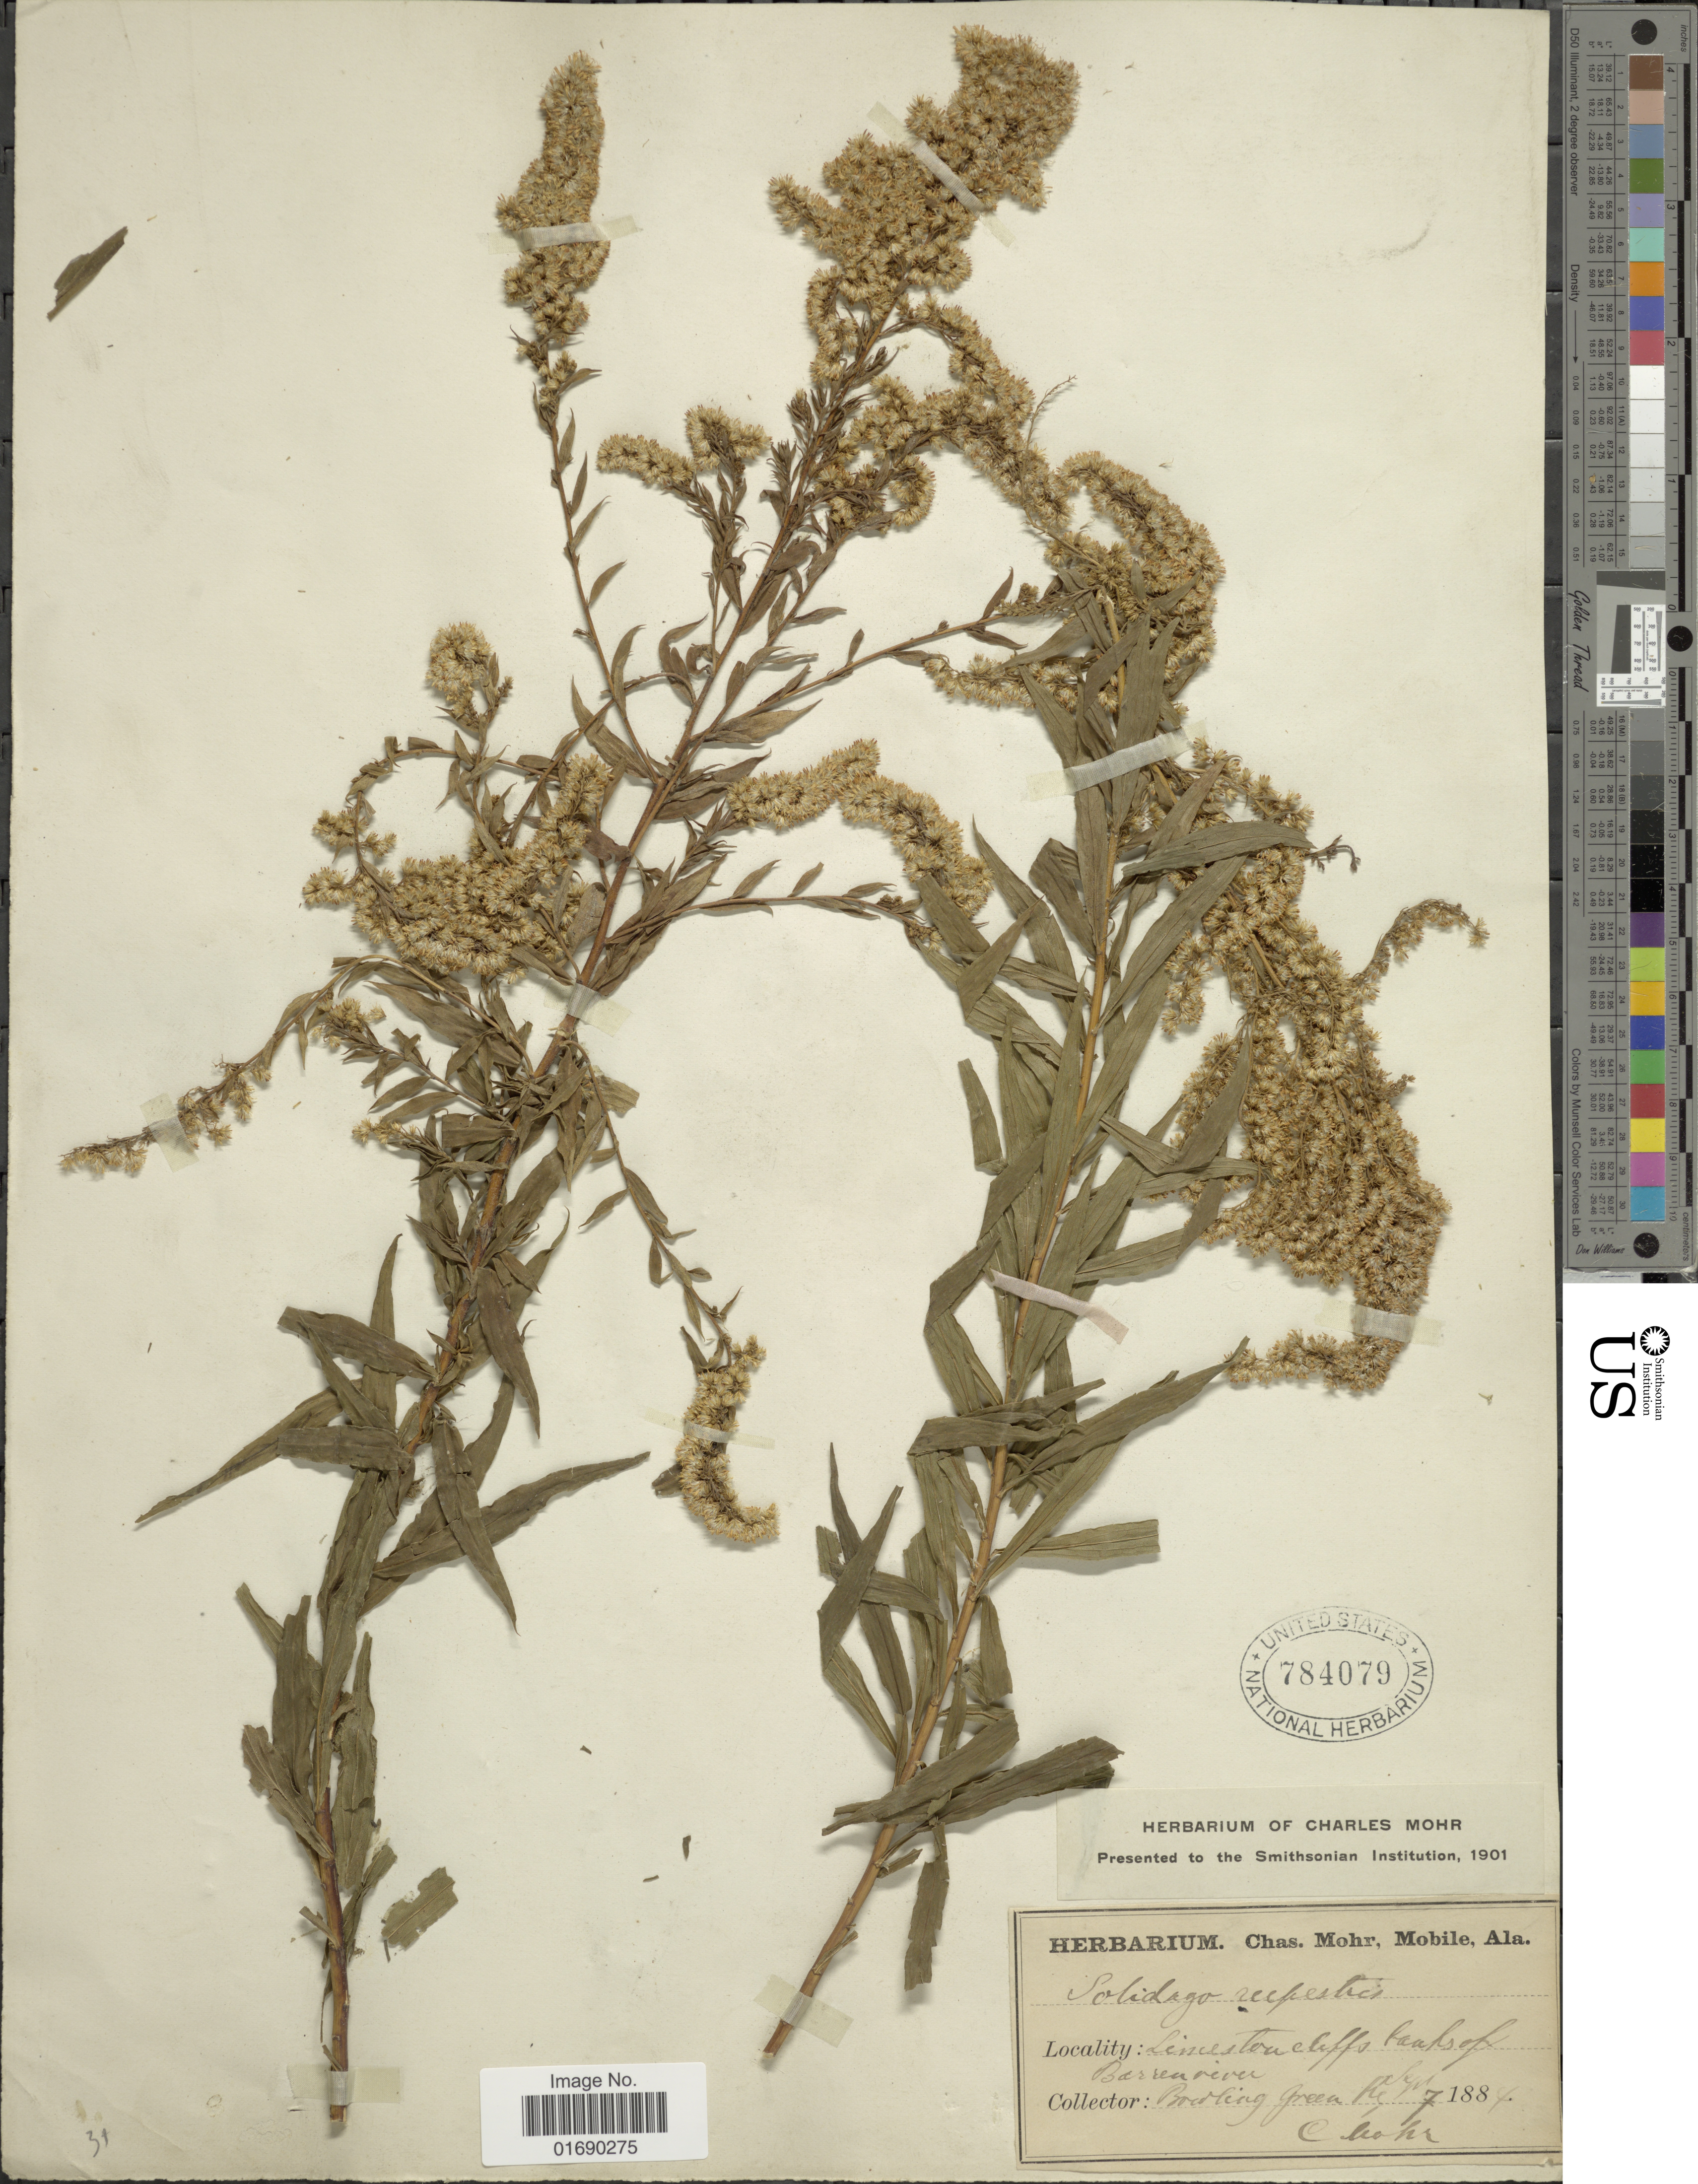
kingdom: Plantae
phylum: Tracheophyta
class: Magnoliopsida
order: Asterales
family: Asteraceae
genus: Solidago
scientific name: Solidago rupestris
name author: Raf.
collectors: C. T. Mohr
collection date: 1884-09-07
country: United States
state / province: Kentucky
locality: Linceshore cliffs banks of Barren river, Bowling Green.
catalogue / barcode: US 784079